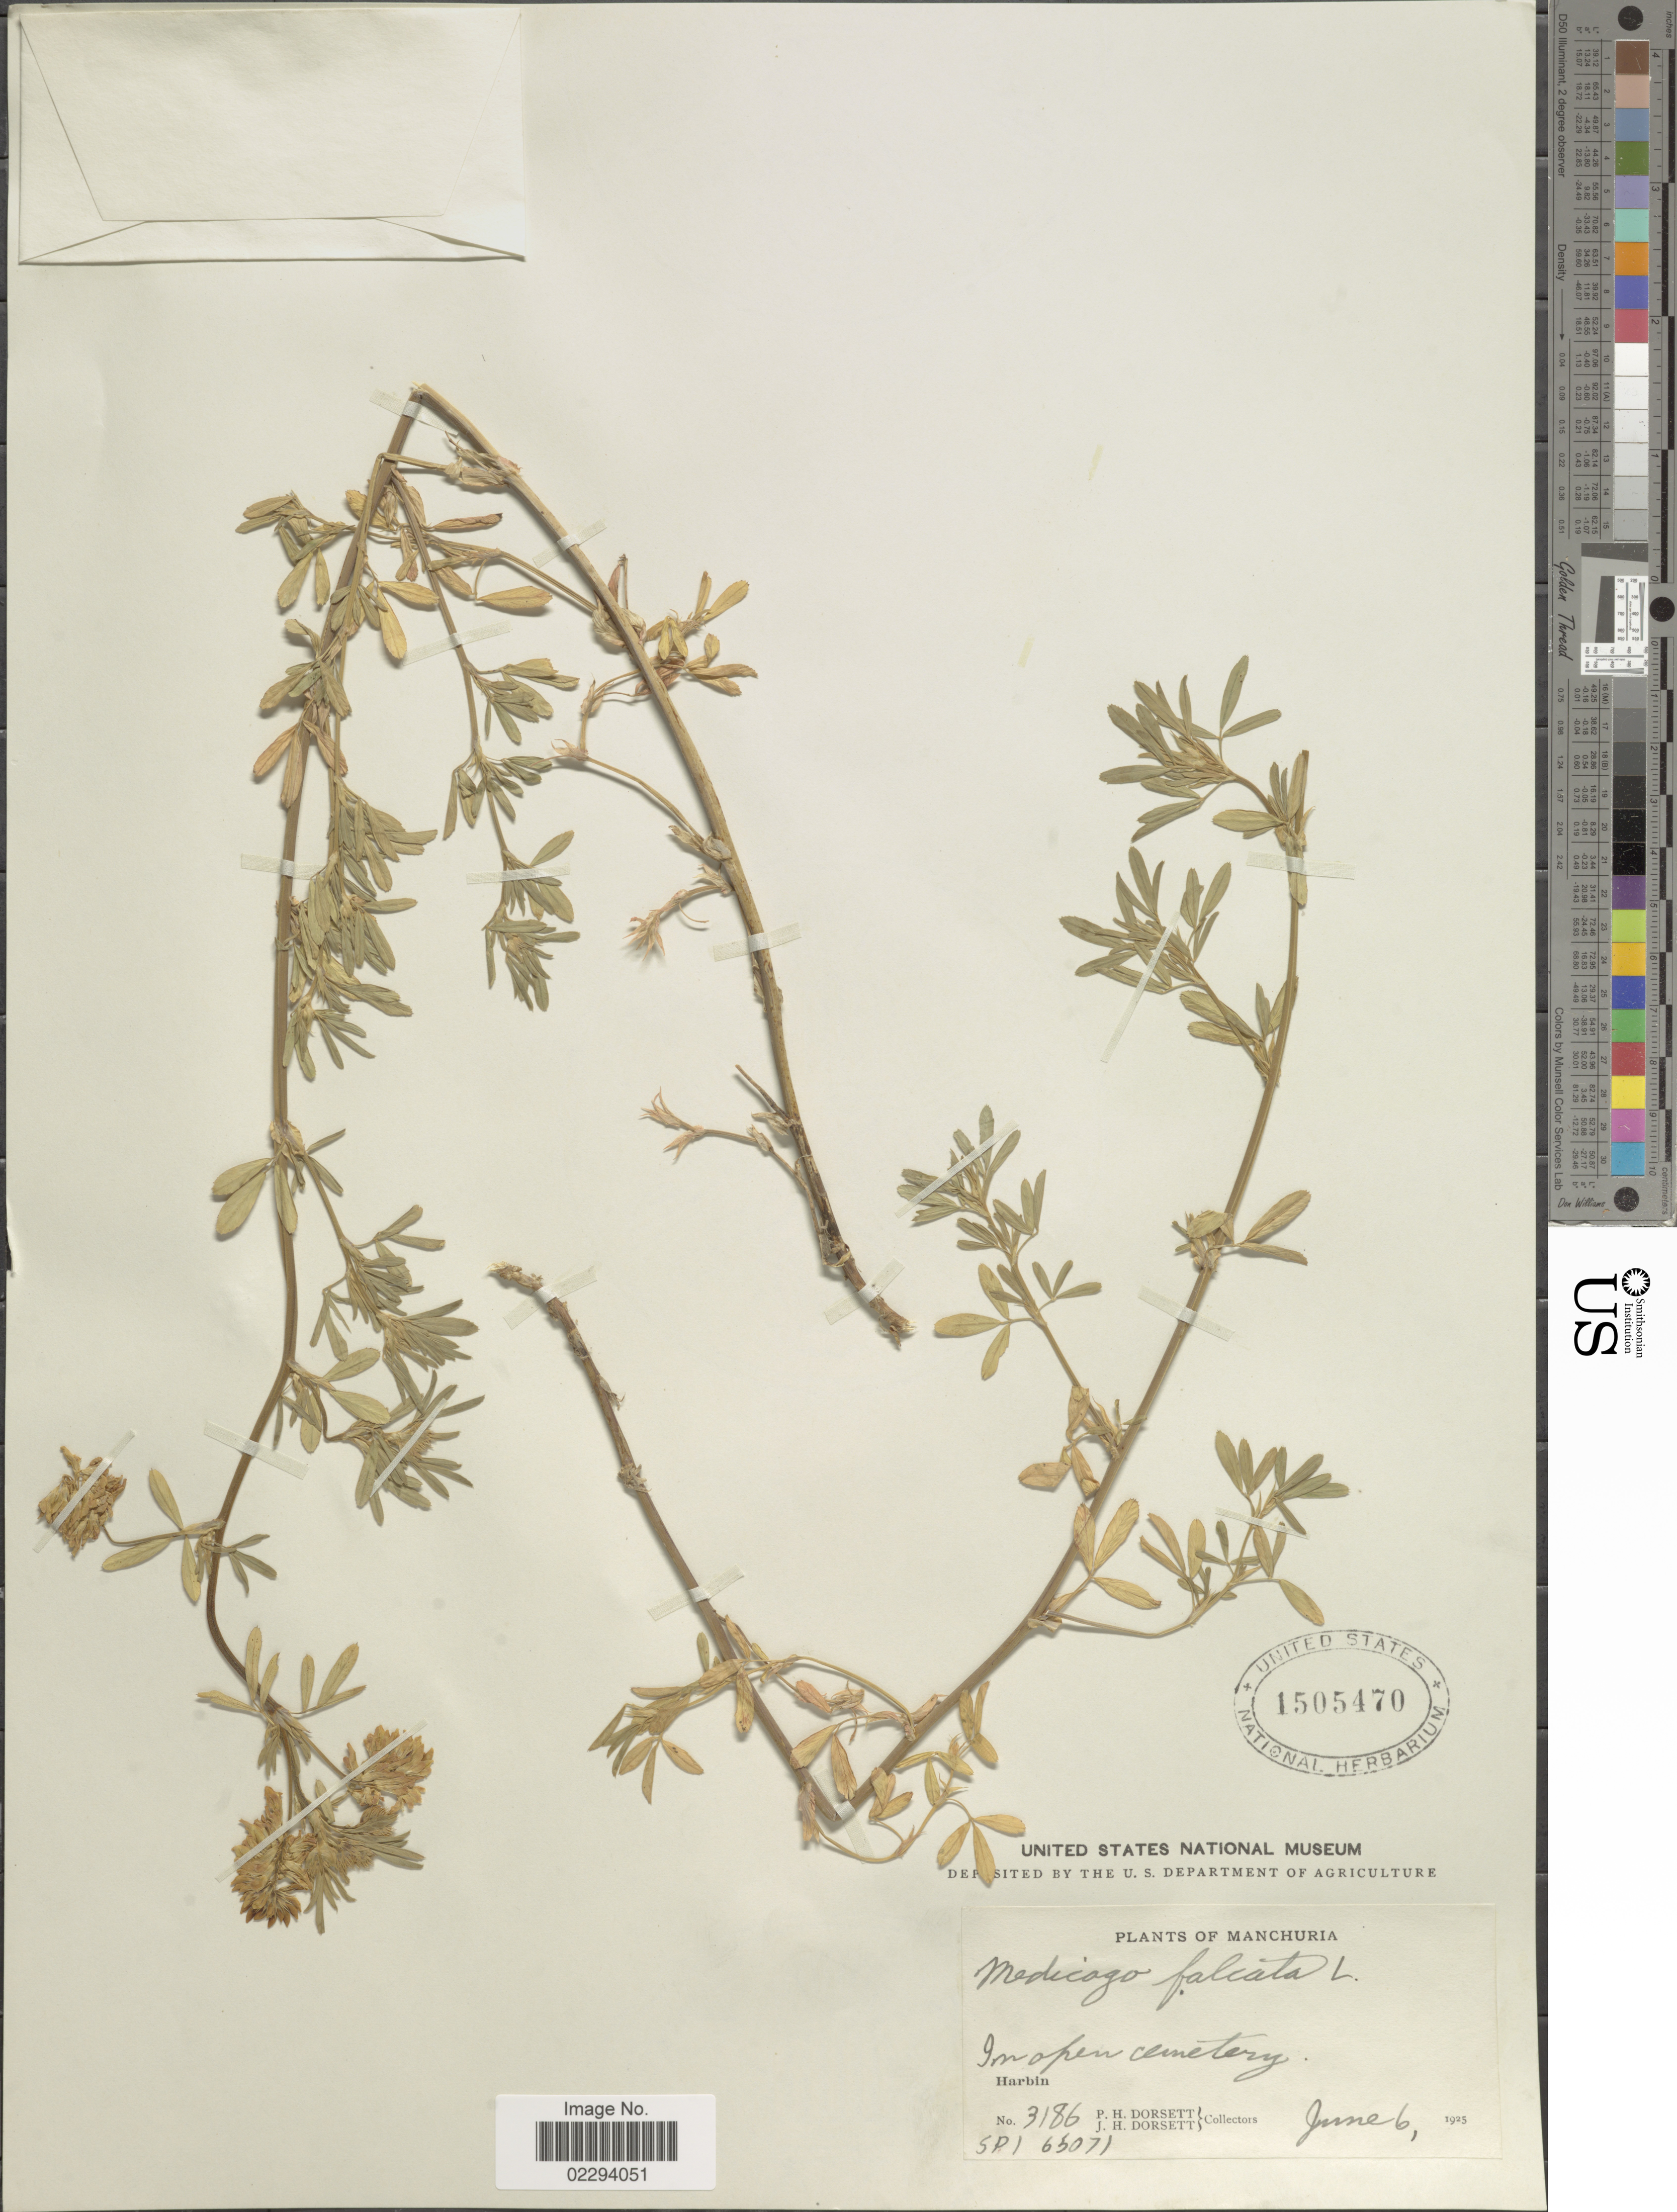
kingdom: Plantae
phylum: Tracheophyta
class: Magnoliopsida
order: Fabales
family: Fabaceae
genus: Medicago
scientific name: Medicago falcata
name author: L.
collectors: P. H. Dorsett & J. Dorsett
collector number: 3186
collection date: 1925-06-06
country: China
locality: Manchuria. In open cemetery. Harbin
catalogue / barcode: US 1505470